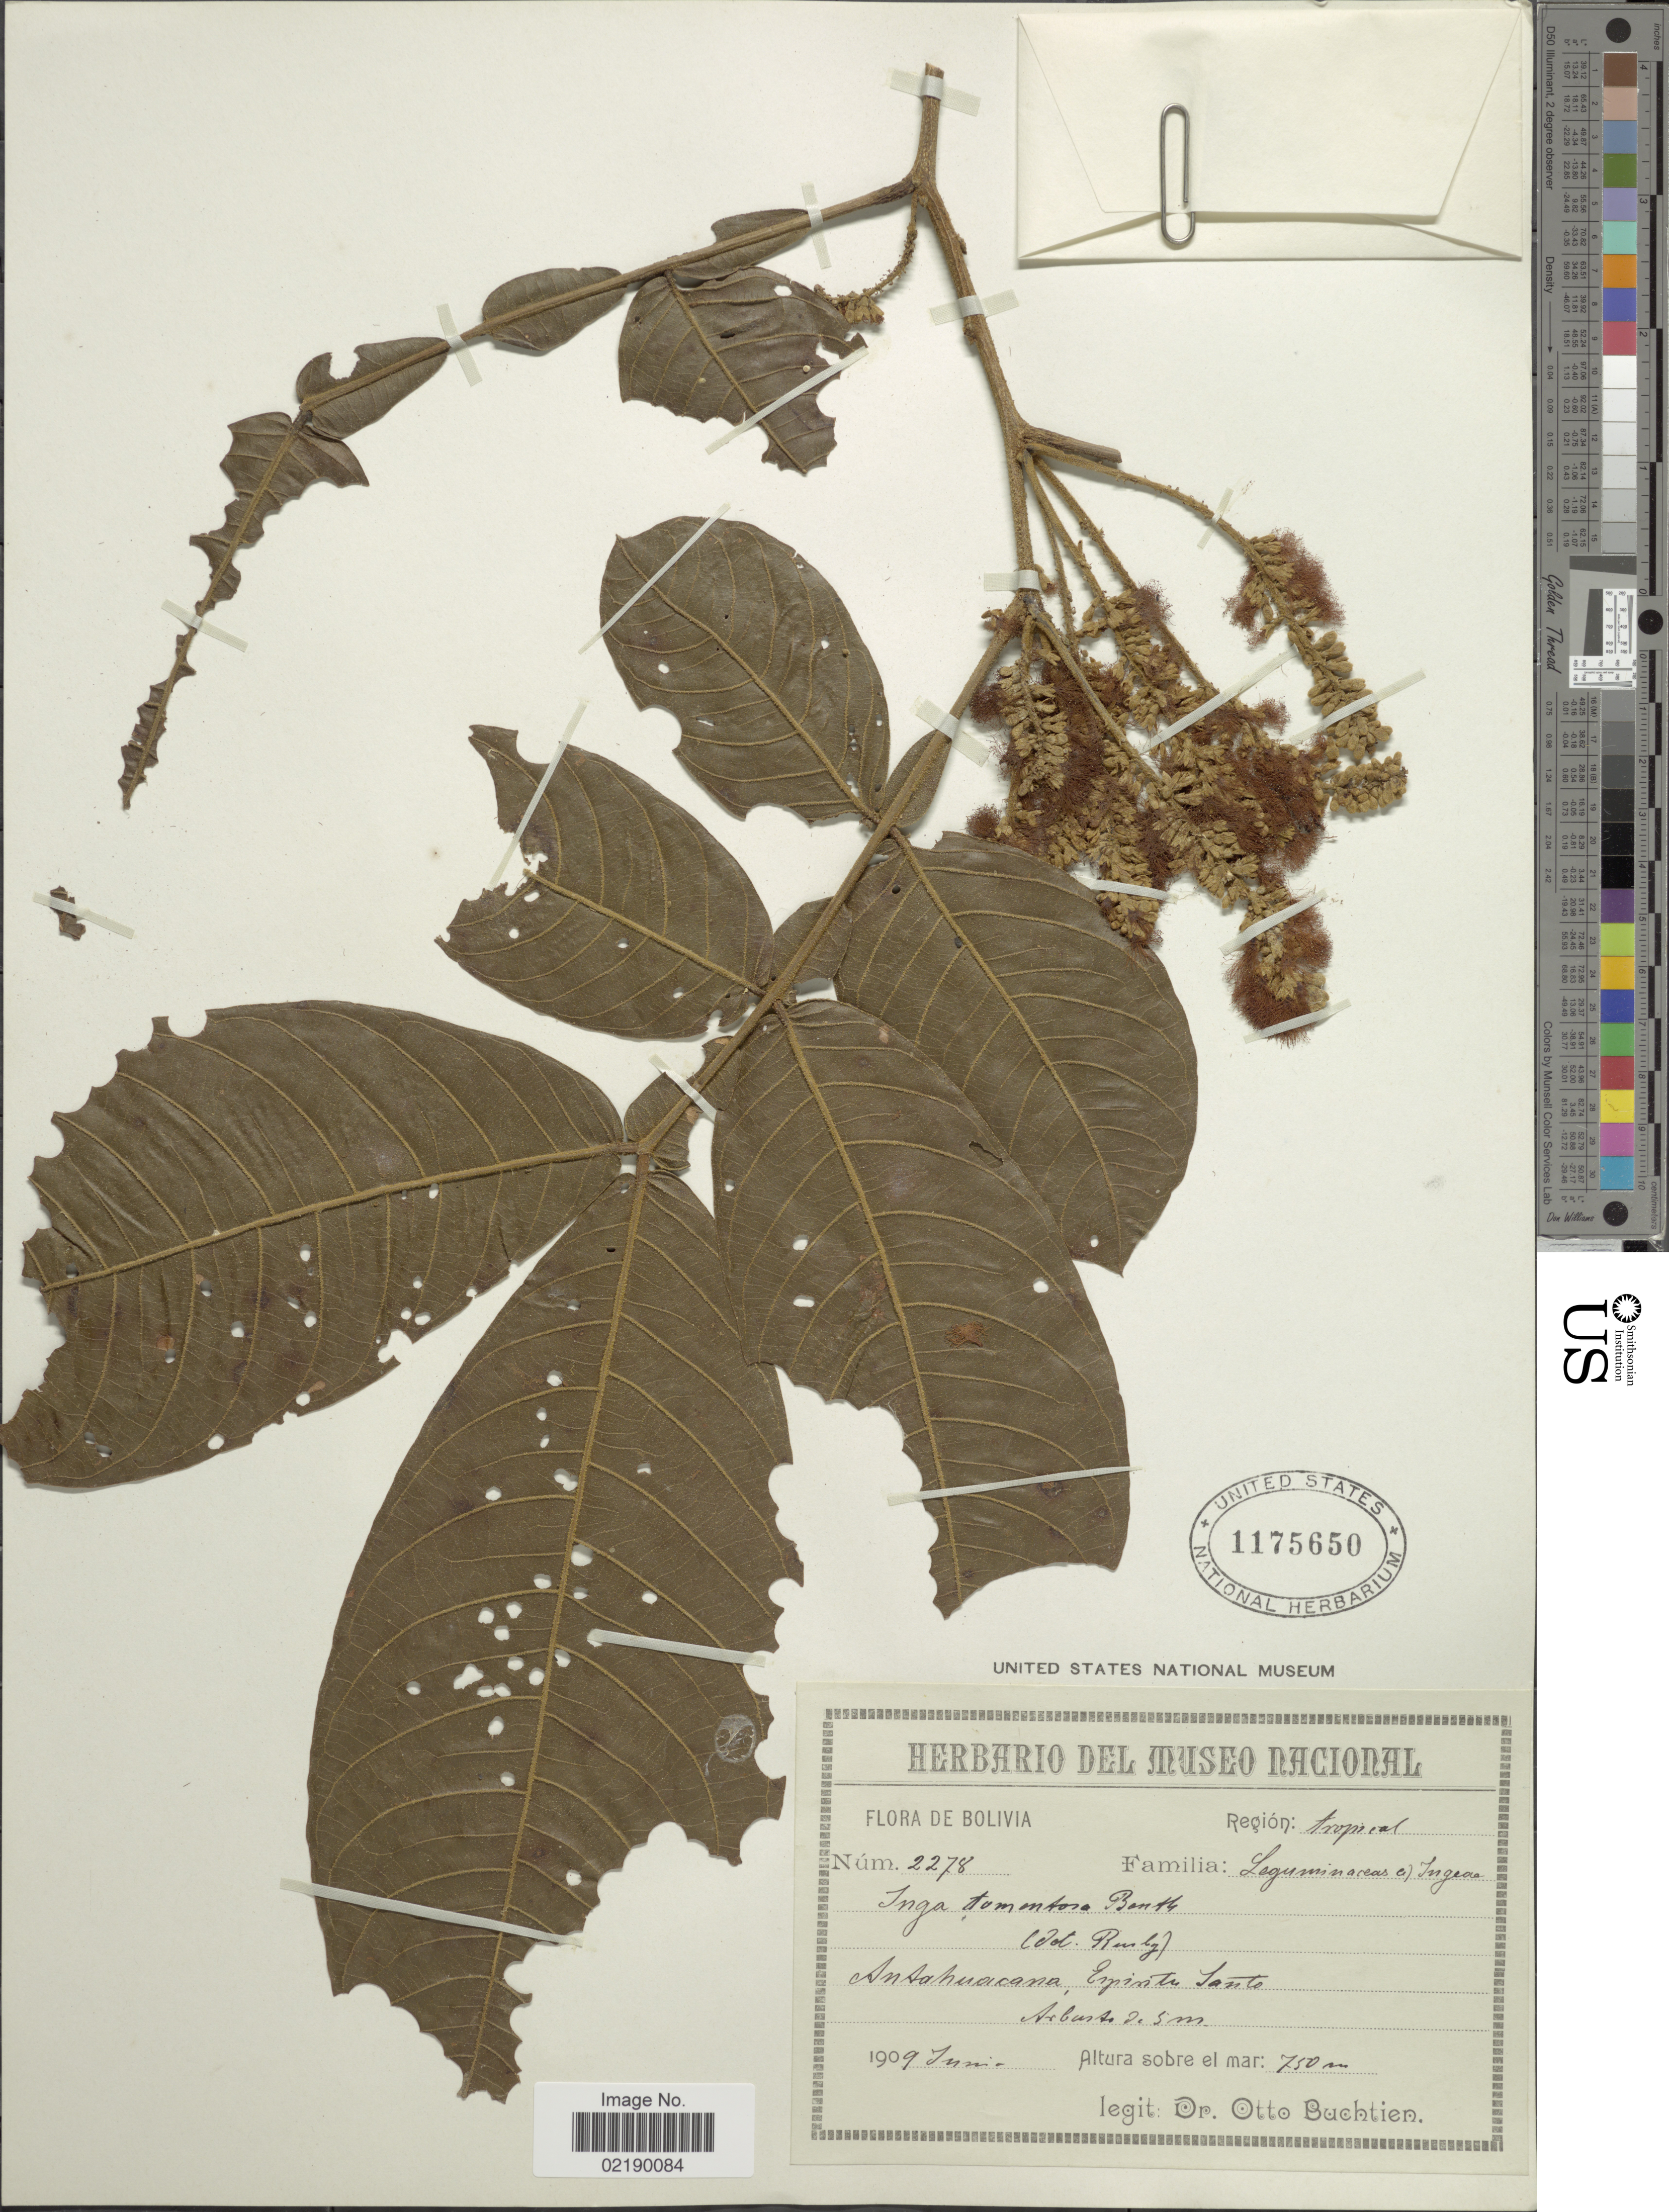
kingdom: Plantae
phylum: Tracheophyta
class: Magnoliopsida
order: Fabales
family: Fabaceae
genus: Inga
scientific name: Inga tomentosa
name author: Benth.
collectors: O. Buchtien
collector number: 2278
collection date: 1909-06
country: Bolivia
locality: Region: Tropical, Antahuacana, Espiritu Santo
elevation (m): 750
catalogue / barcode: US 1175650